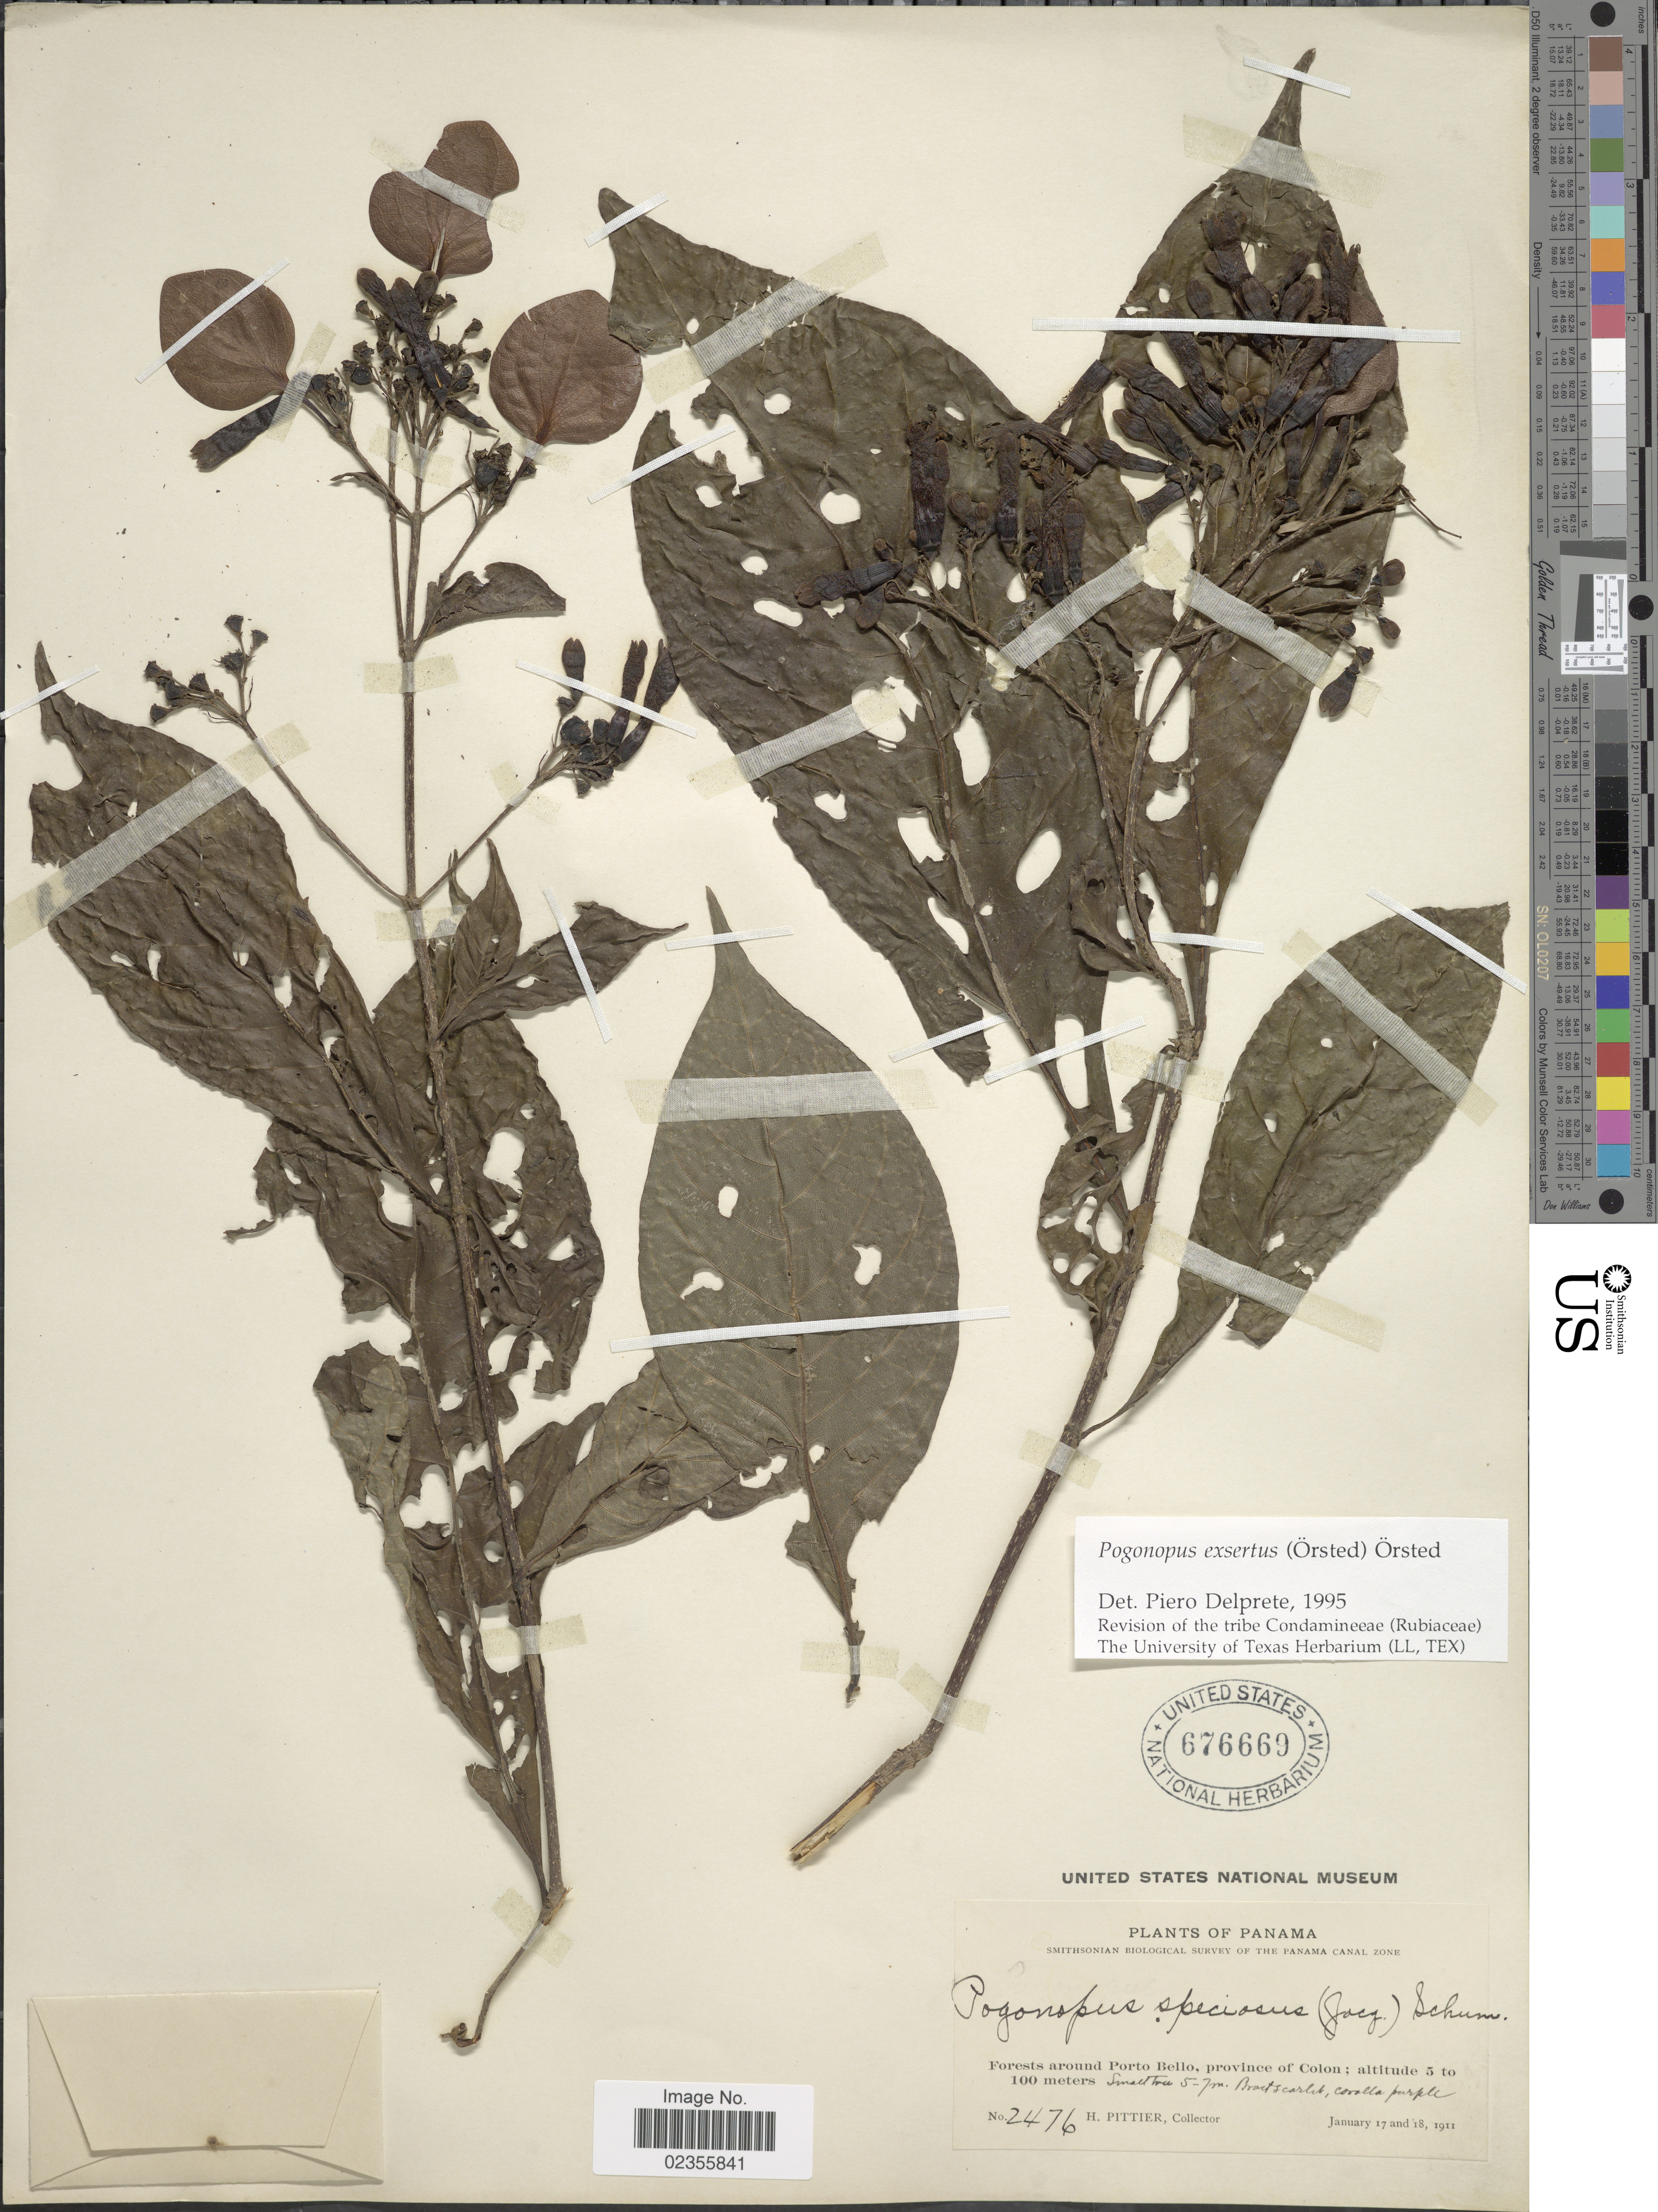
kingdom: Plantae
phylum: Tracheophyta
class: Magnoliopsida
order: Gentianales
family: Rubiaceae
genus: Pogonopus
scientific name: Pogonopus exsertus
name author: (Oerst.) Oerst.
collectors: H. F. Pittier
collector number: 2476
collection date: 1911-01-17/1911-01-18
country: Panama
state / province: Colón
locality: Panama Canal Zone, Forests around Porto Bello, province of Colon.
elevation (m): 5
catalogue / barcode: US 676669